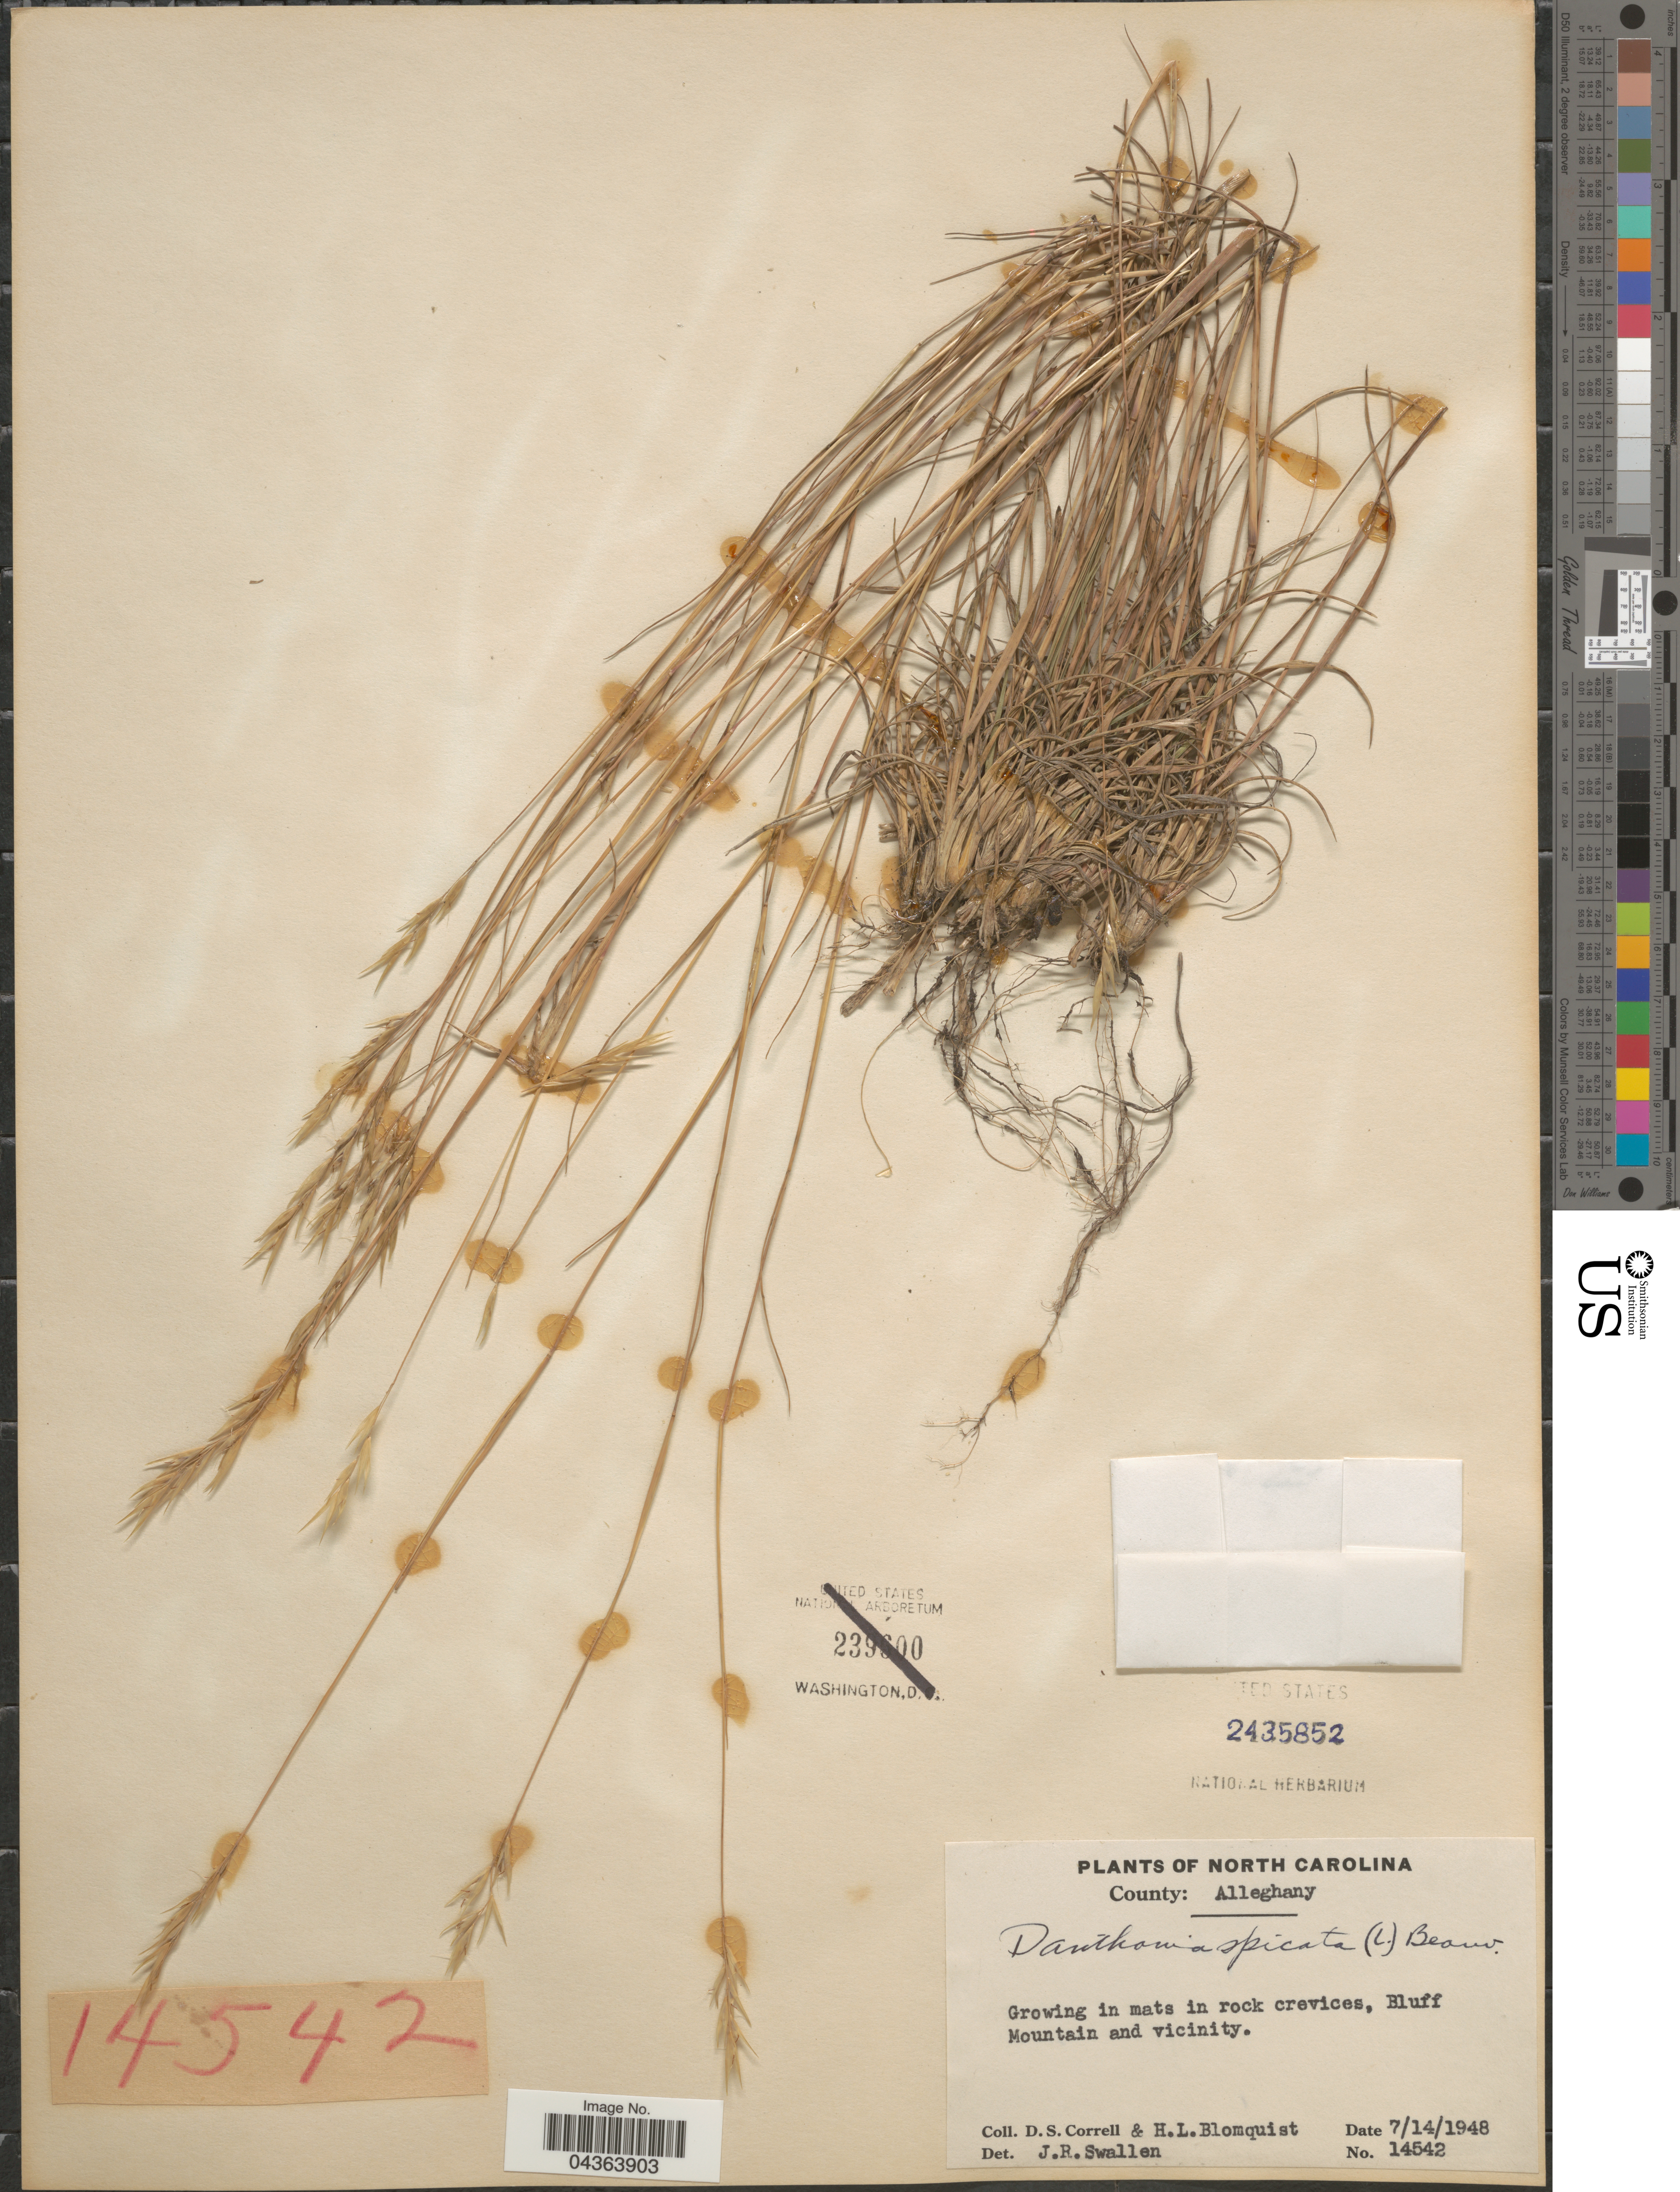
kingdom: Plantae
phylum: Tracheophyta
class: Liliopsida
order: Poales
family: Poaceae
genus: Danthonia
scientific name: Danthonia spicata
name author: (L.) P. Beauv. ex Roem. & Schult.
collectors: D. S. Correll & H. Blomquist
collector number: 14542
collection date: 1948-07-14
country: United States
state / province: North Carolina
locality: County: Alleghany. Mountain and vicinity.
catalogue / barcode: US 2435852